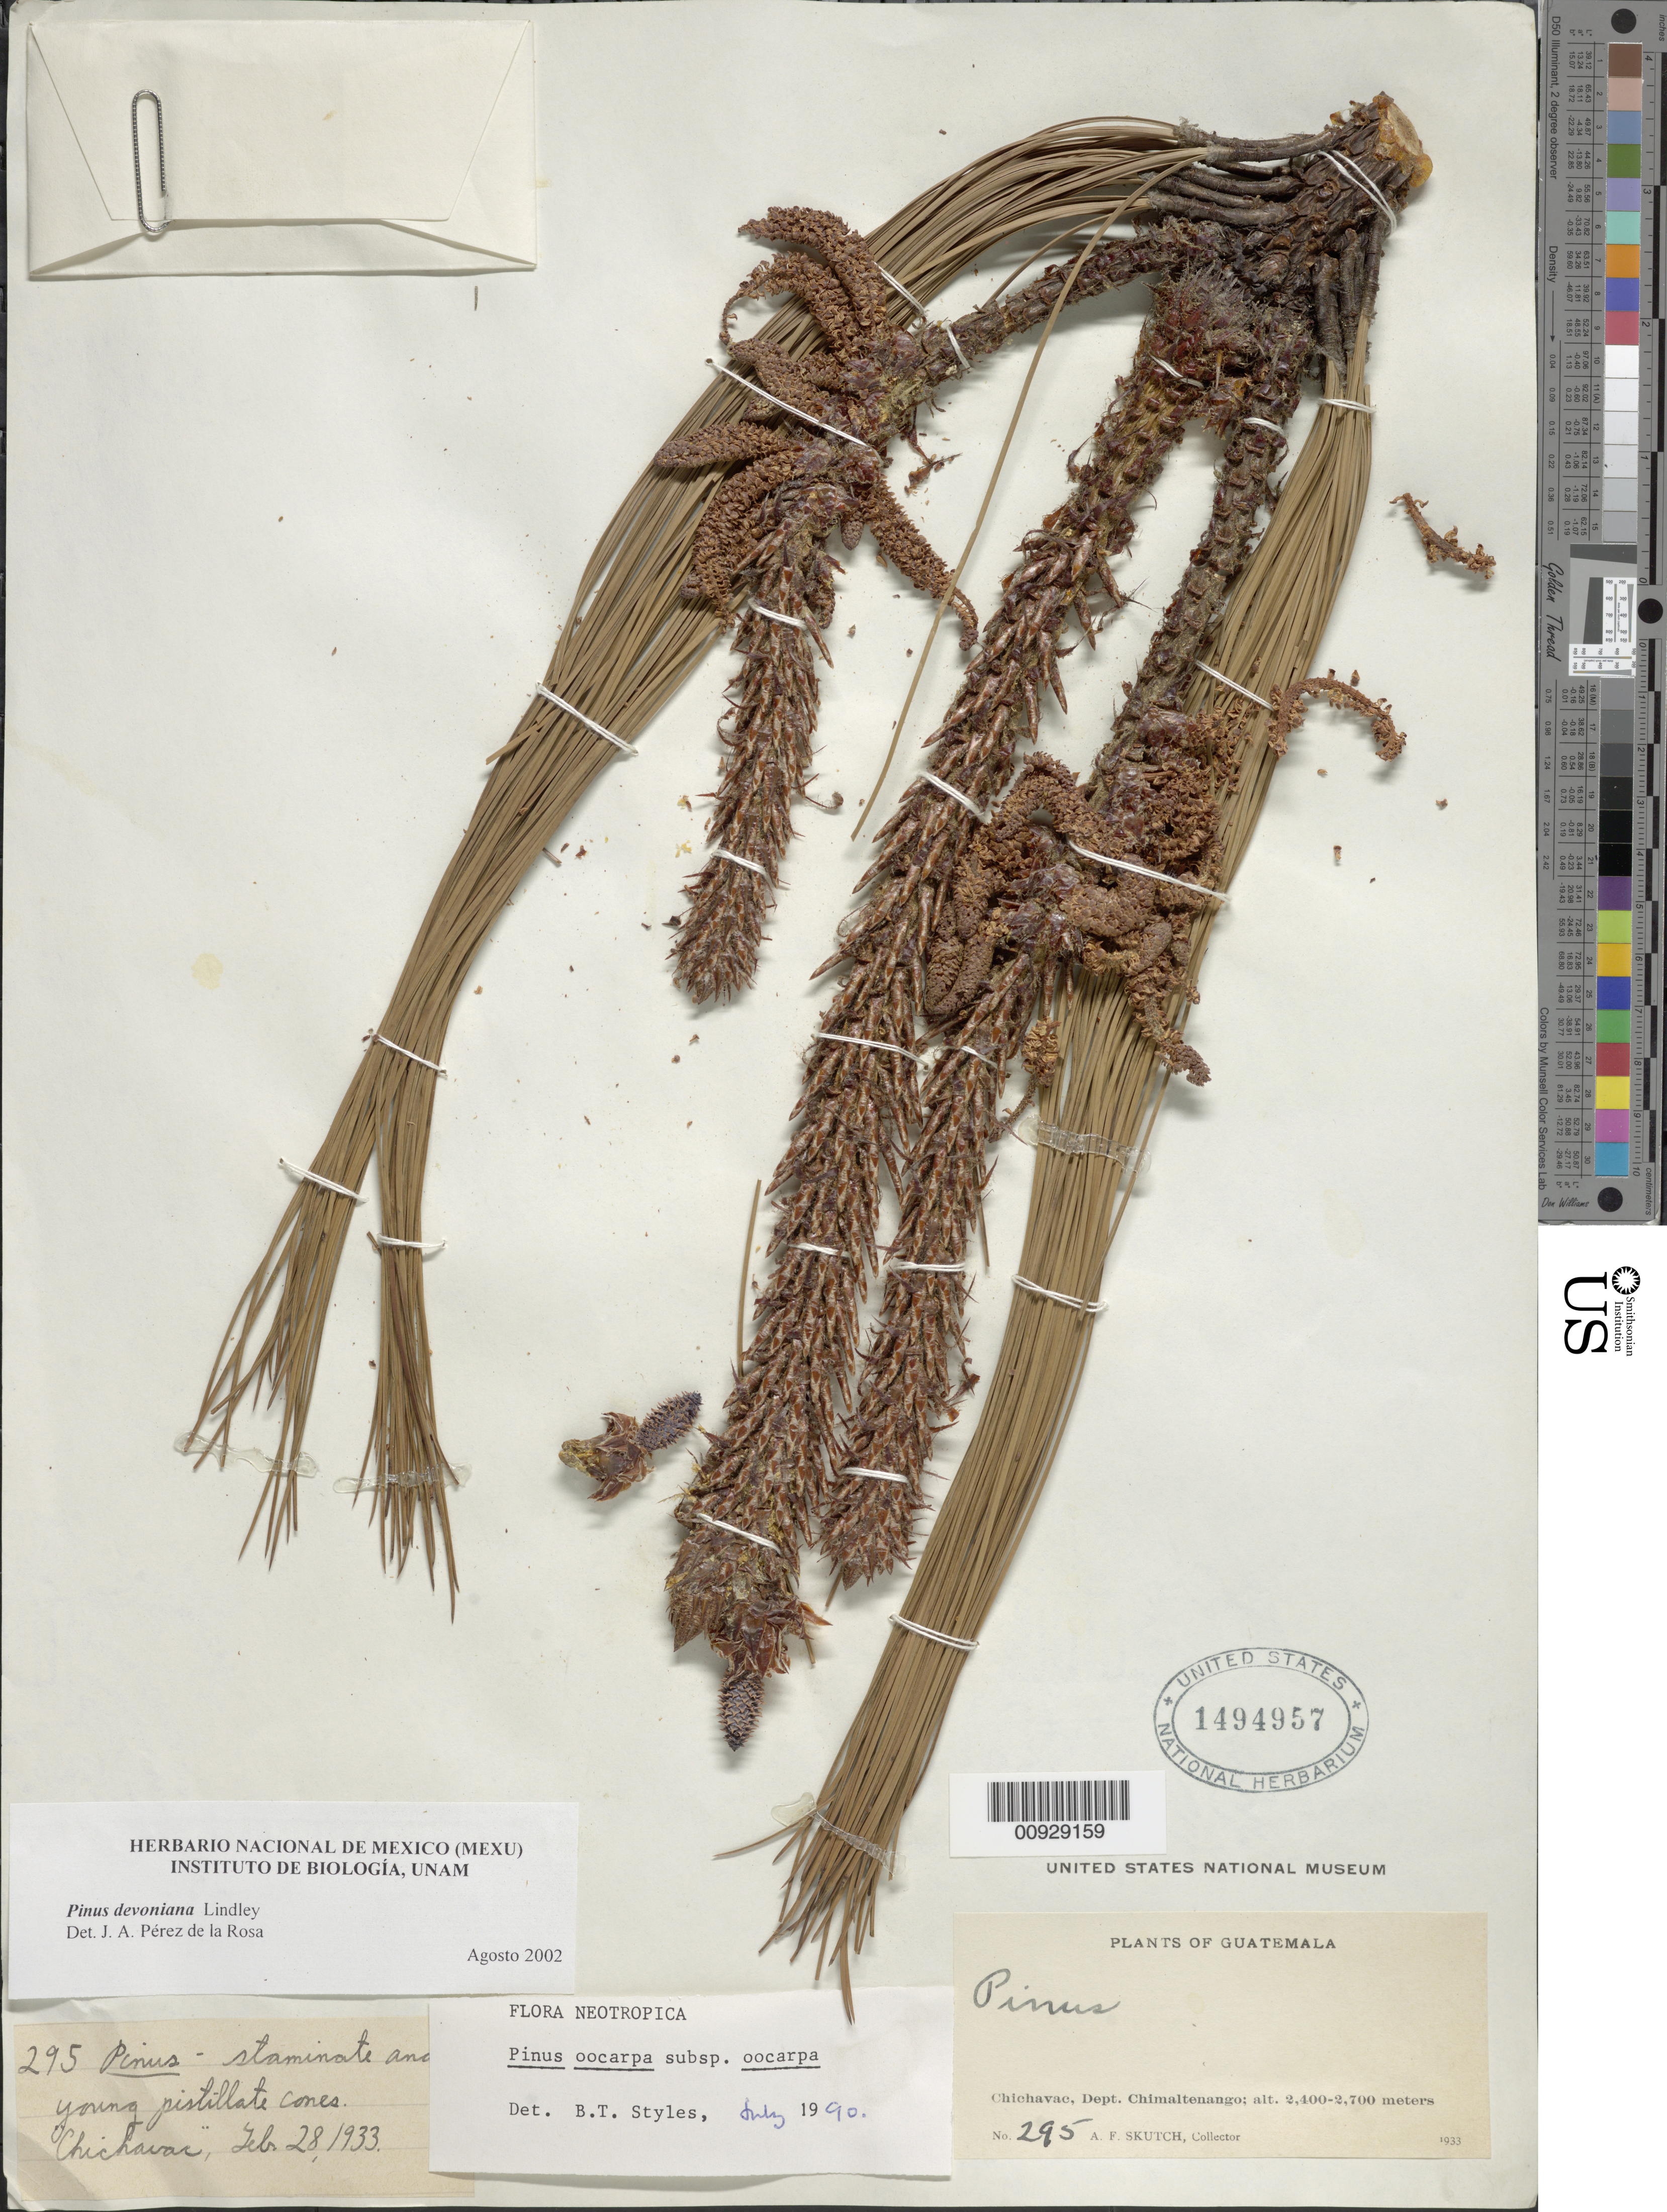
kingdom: Plantae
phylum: Tracheophyta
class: Pinopsida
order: Pinales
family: Pinaceae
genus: Pinus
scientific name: Pinus devoniana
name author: Lindl.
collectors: A. F. Skutch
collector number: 295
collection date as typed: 28 Feb 1933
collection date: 1933-02-28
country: Guatemala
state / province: Chimaltenango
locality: Chichavac.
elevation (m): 2700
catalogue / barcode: US 1494957